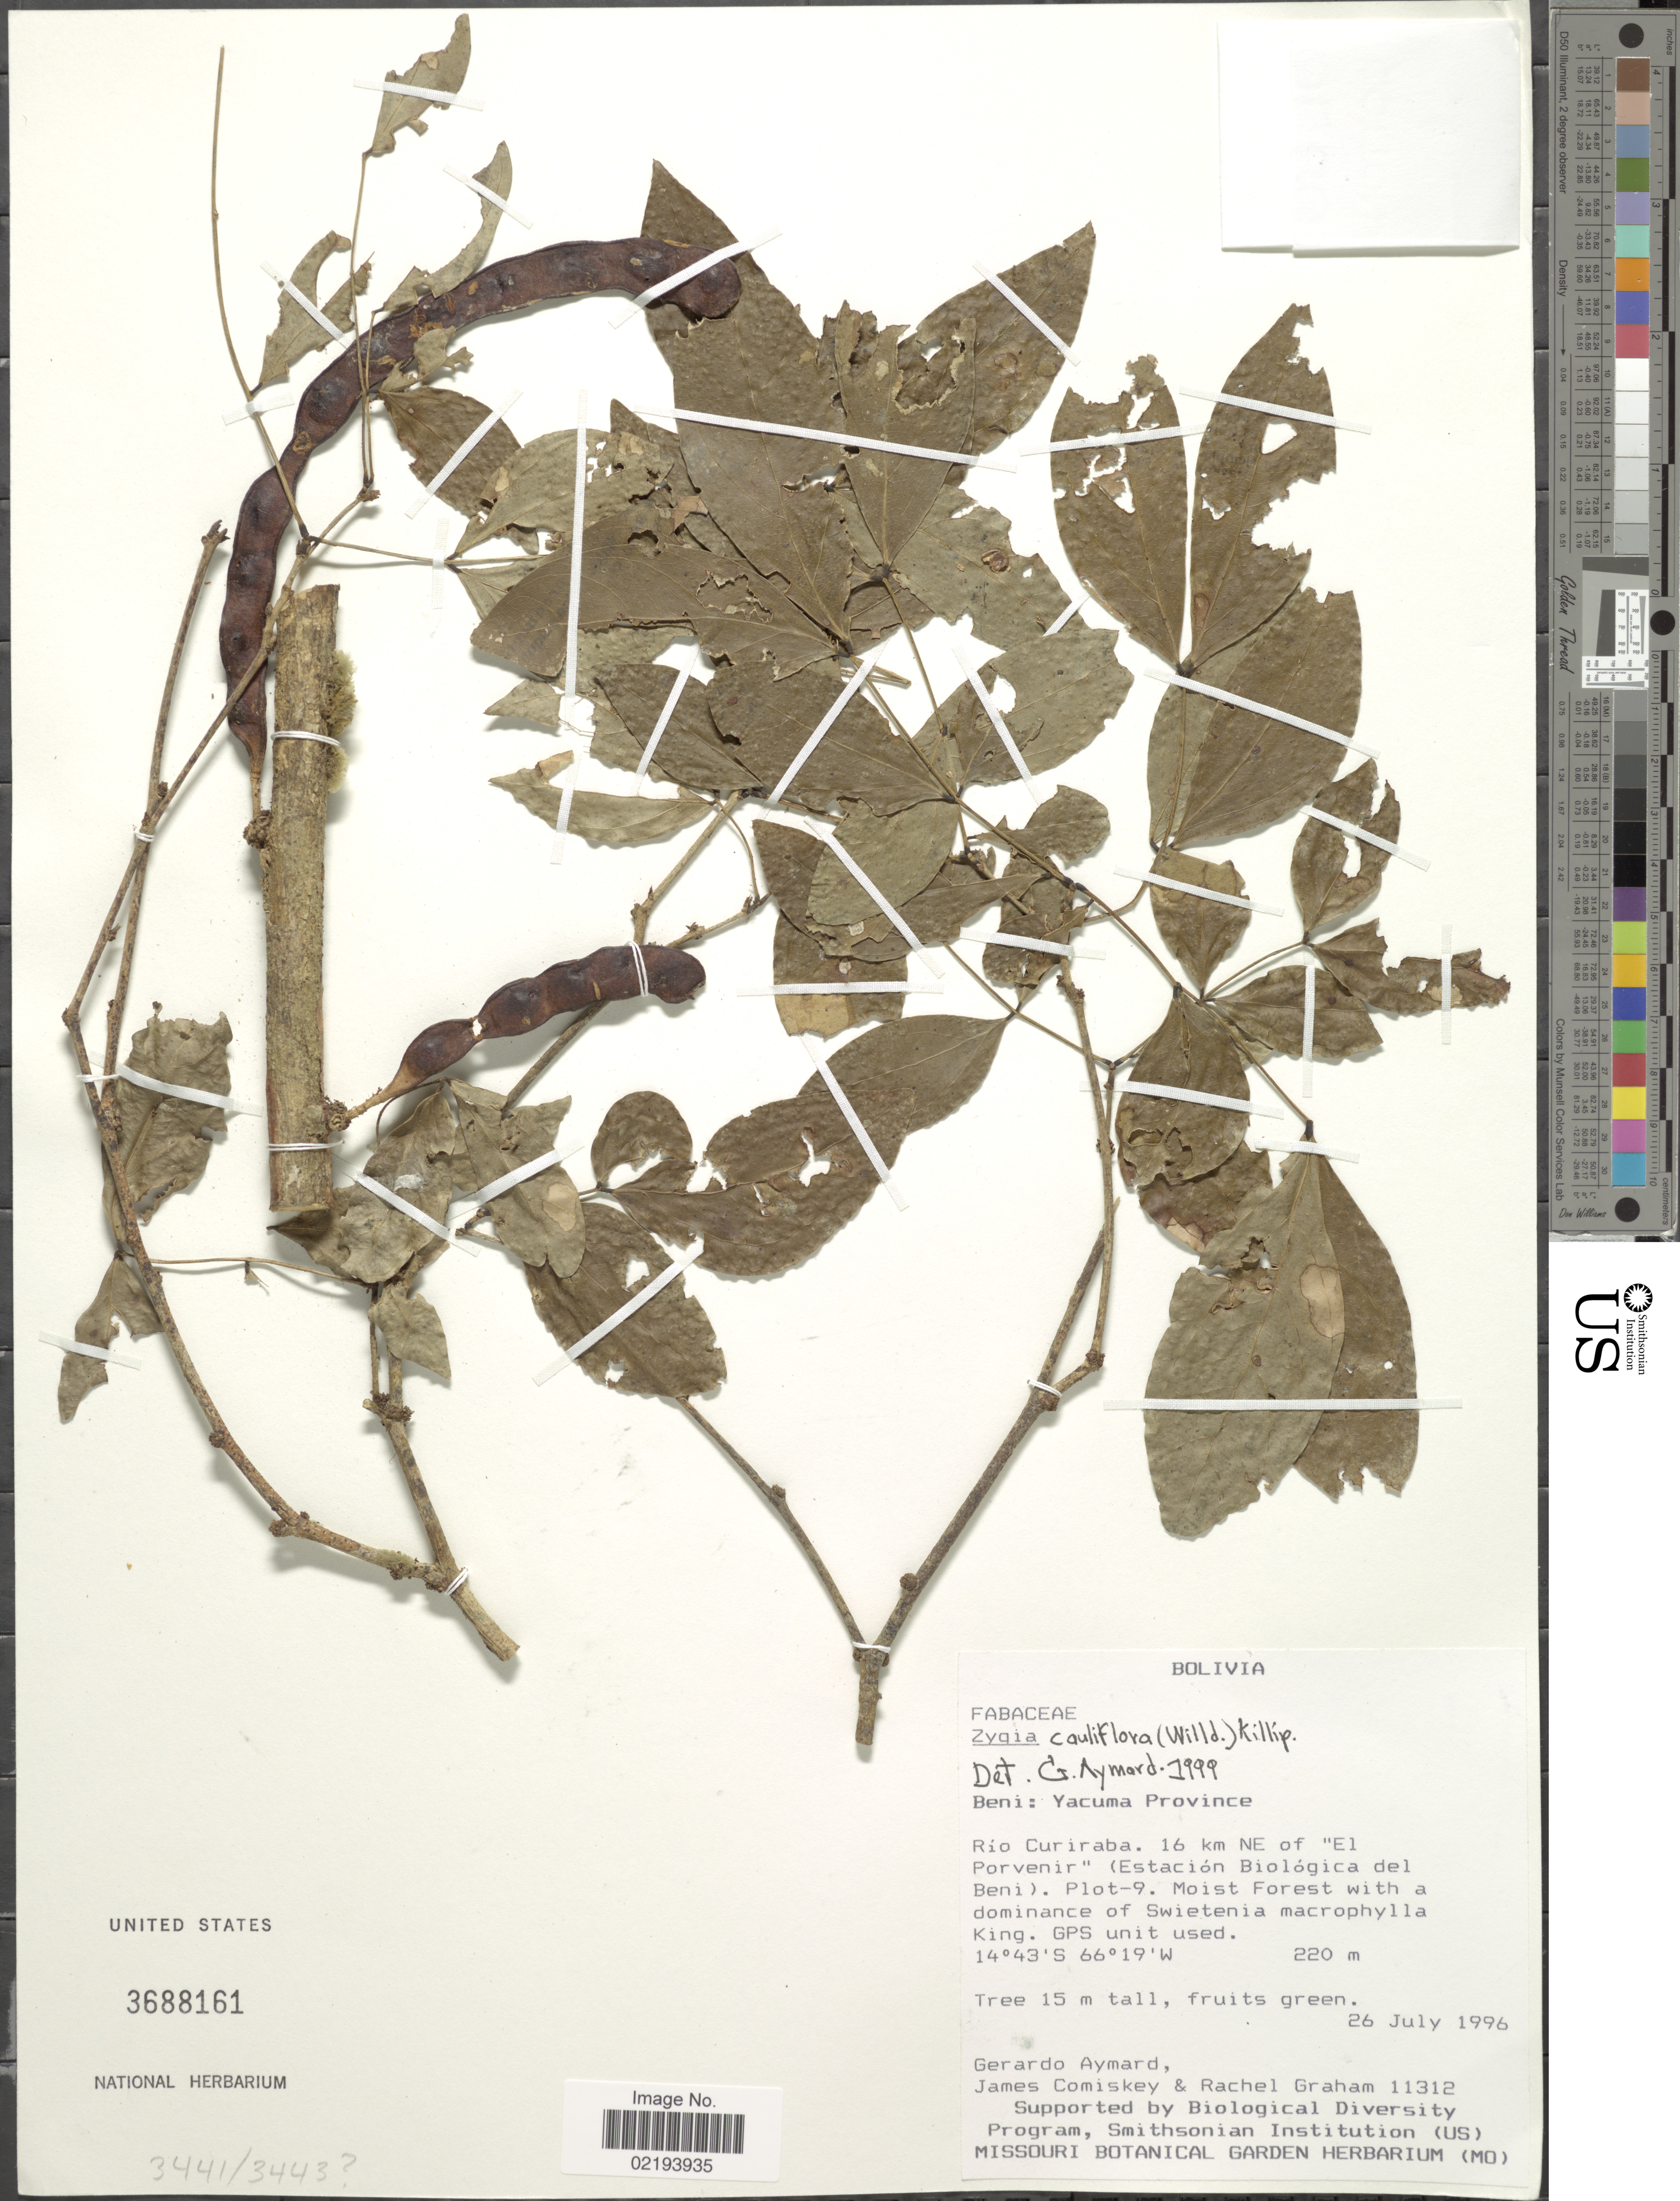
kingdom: Plantae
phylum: Tracheophyta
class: Magnoliopsida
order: Fabales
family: Fabaceae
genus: Zygia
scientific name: Zygia cauliflora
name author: (Willd.) Killip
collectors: G. A. Aymard, J. A. Comiskey & R. Graham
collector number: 11312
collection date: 1996-07-26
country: Bolivia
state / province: Beni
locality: Yacuma Province, Río Curiraba. 16 km NE of 'El Porvenir' (Estación Biológica del Beni). Plot-9. Moist Forest with a dominance of Swietenia macrophylla King. GPS unit used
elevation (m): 220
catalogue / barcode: US 3688161